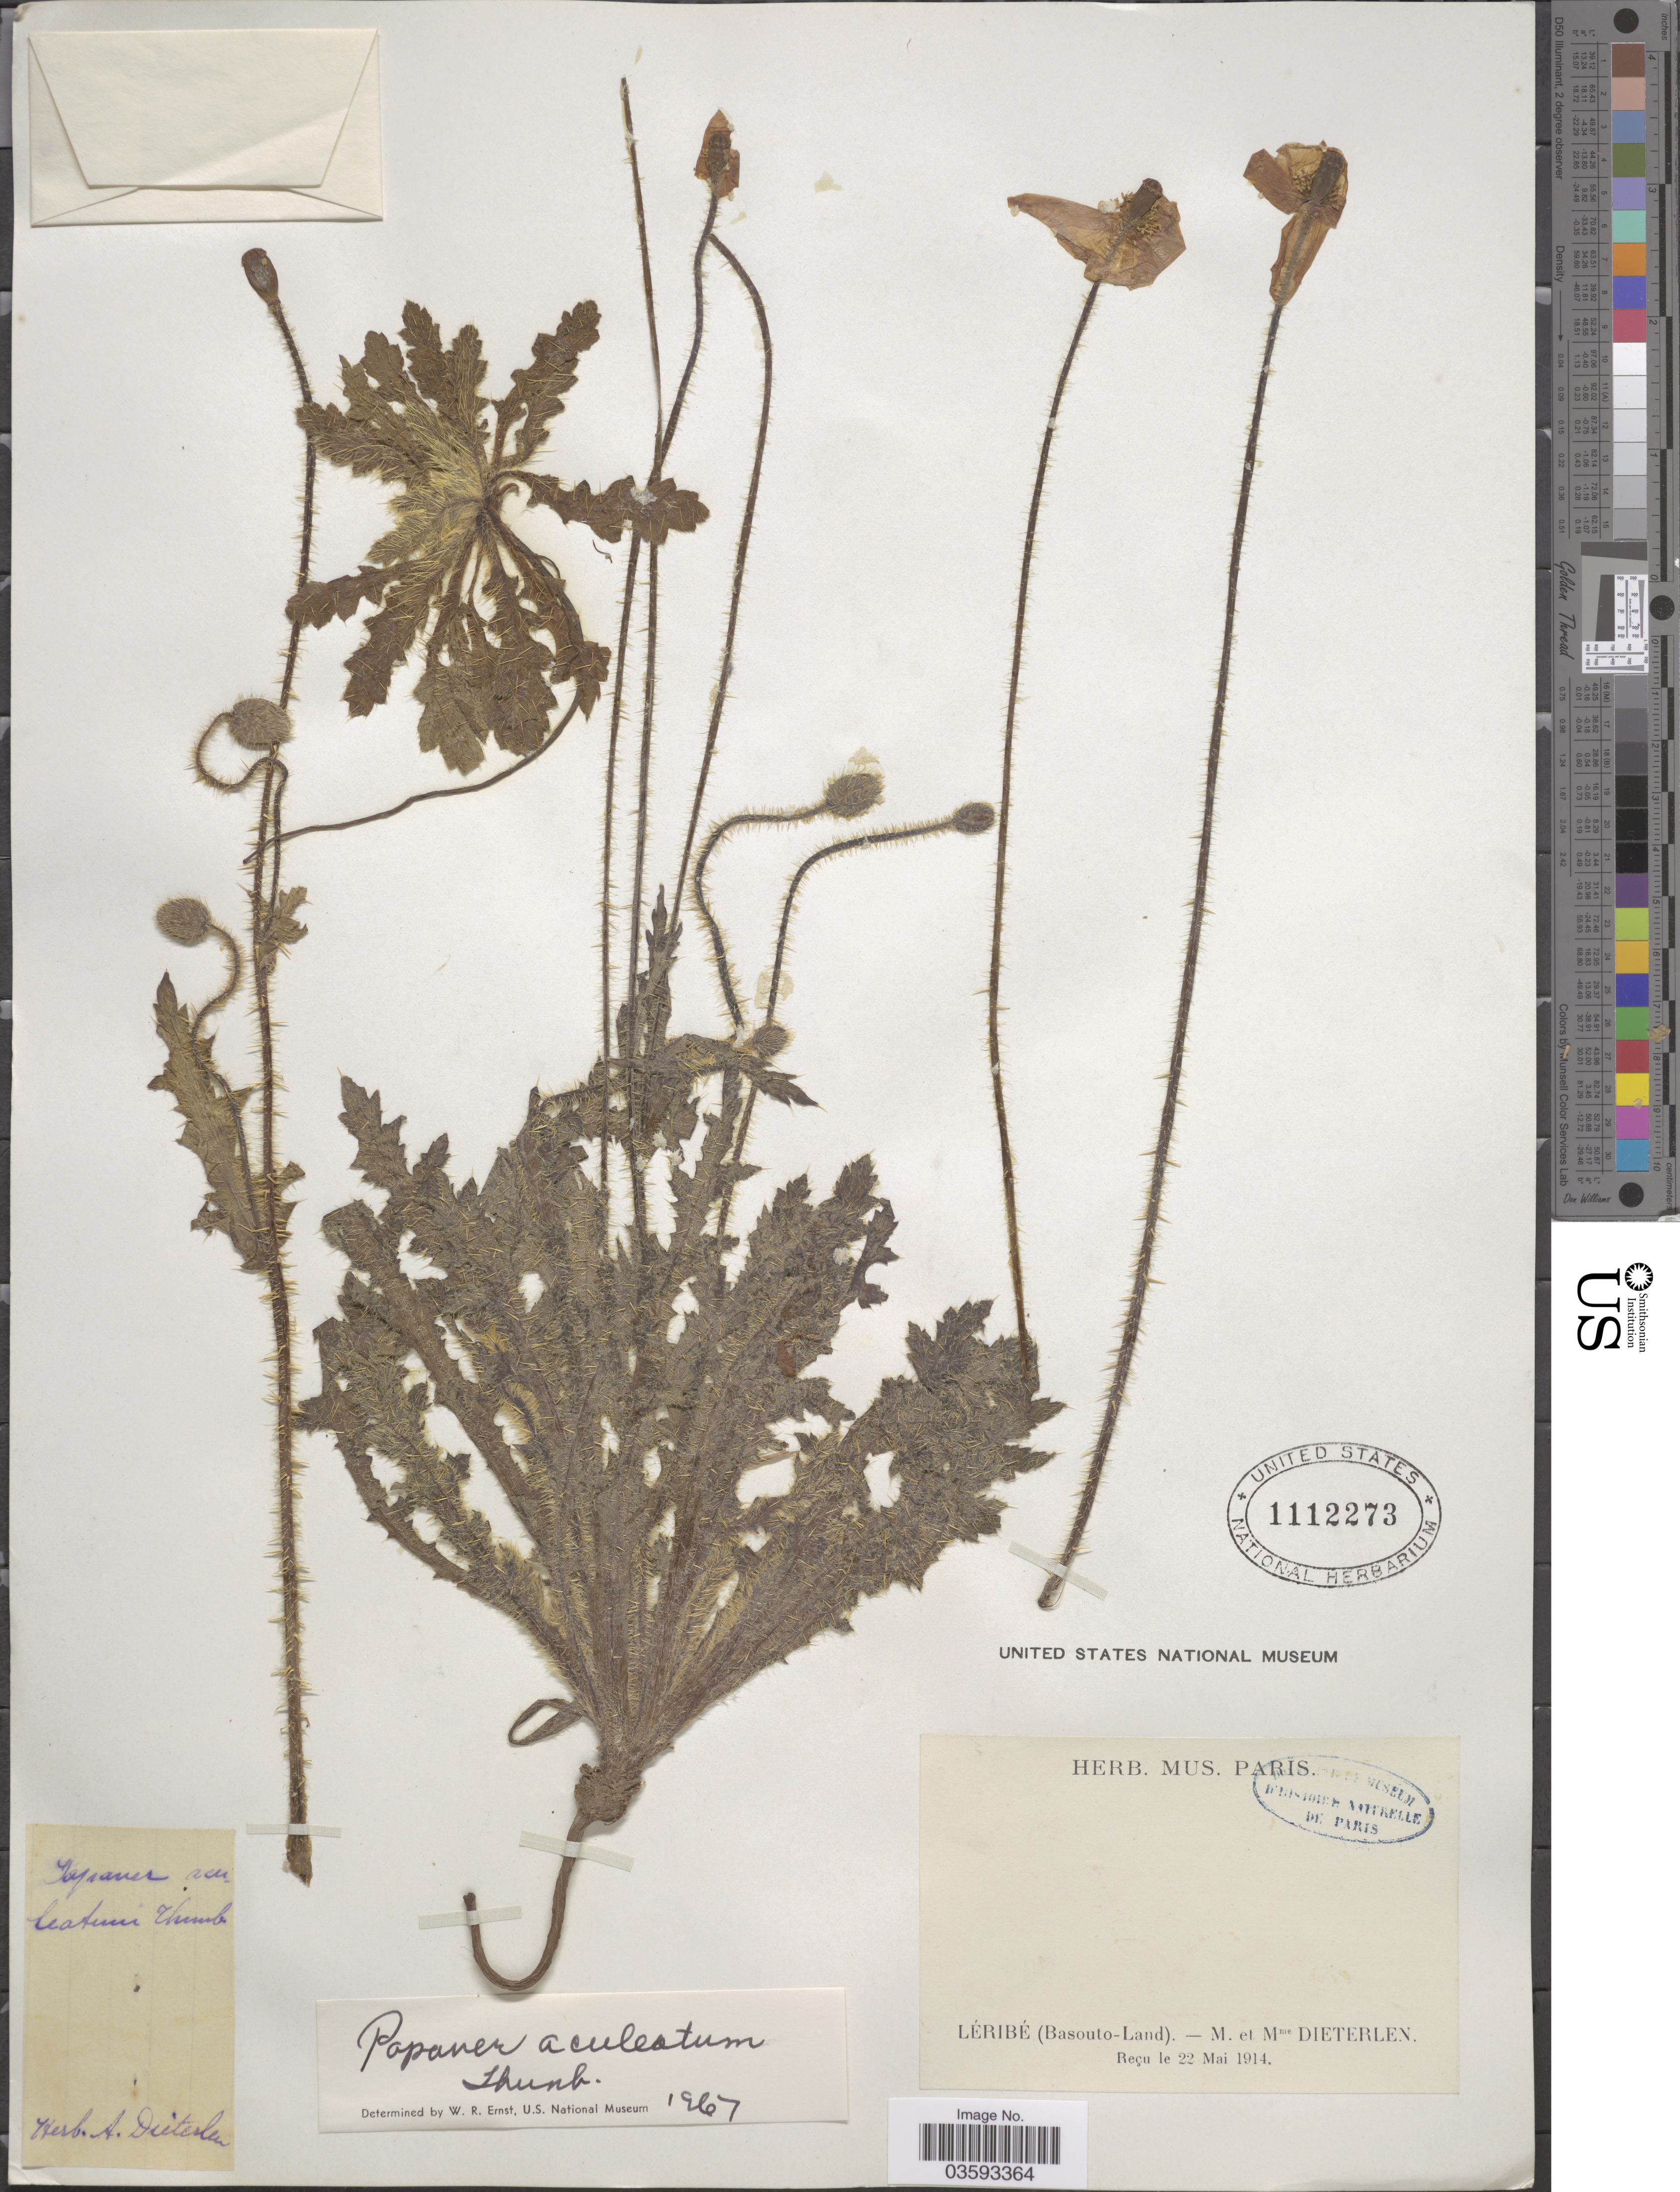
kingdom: Plantae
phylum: Tracheophyta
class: Magnoliopsida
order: Ranunculales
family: Papaveraceae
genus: Papaver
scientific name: Papaver aculeatum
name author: Thunb.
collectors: A. Dieterlen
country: Lesotho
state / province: Leribe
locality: Léribé (Basouto-Land).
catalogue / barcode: US 1112273